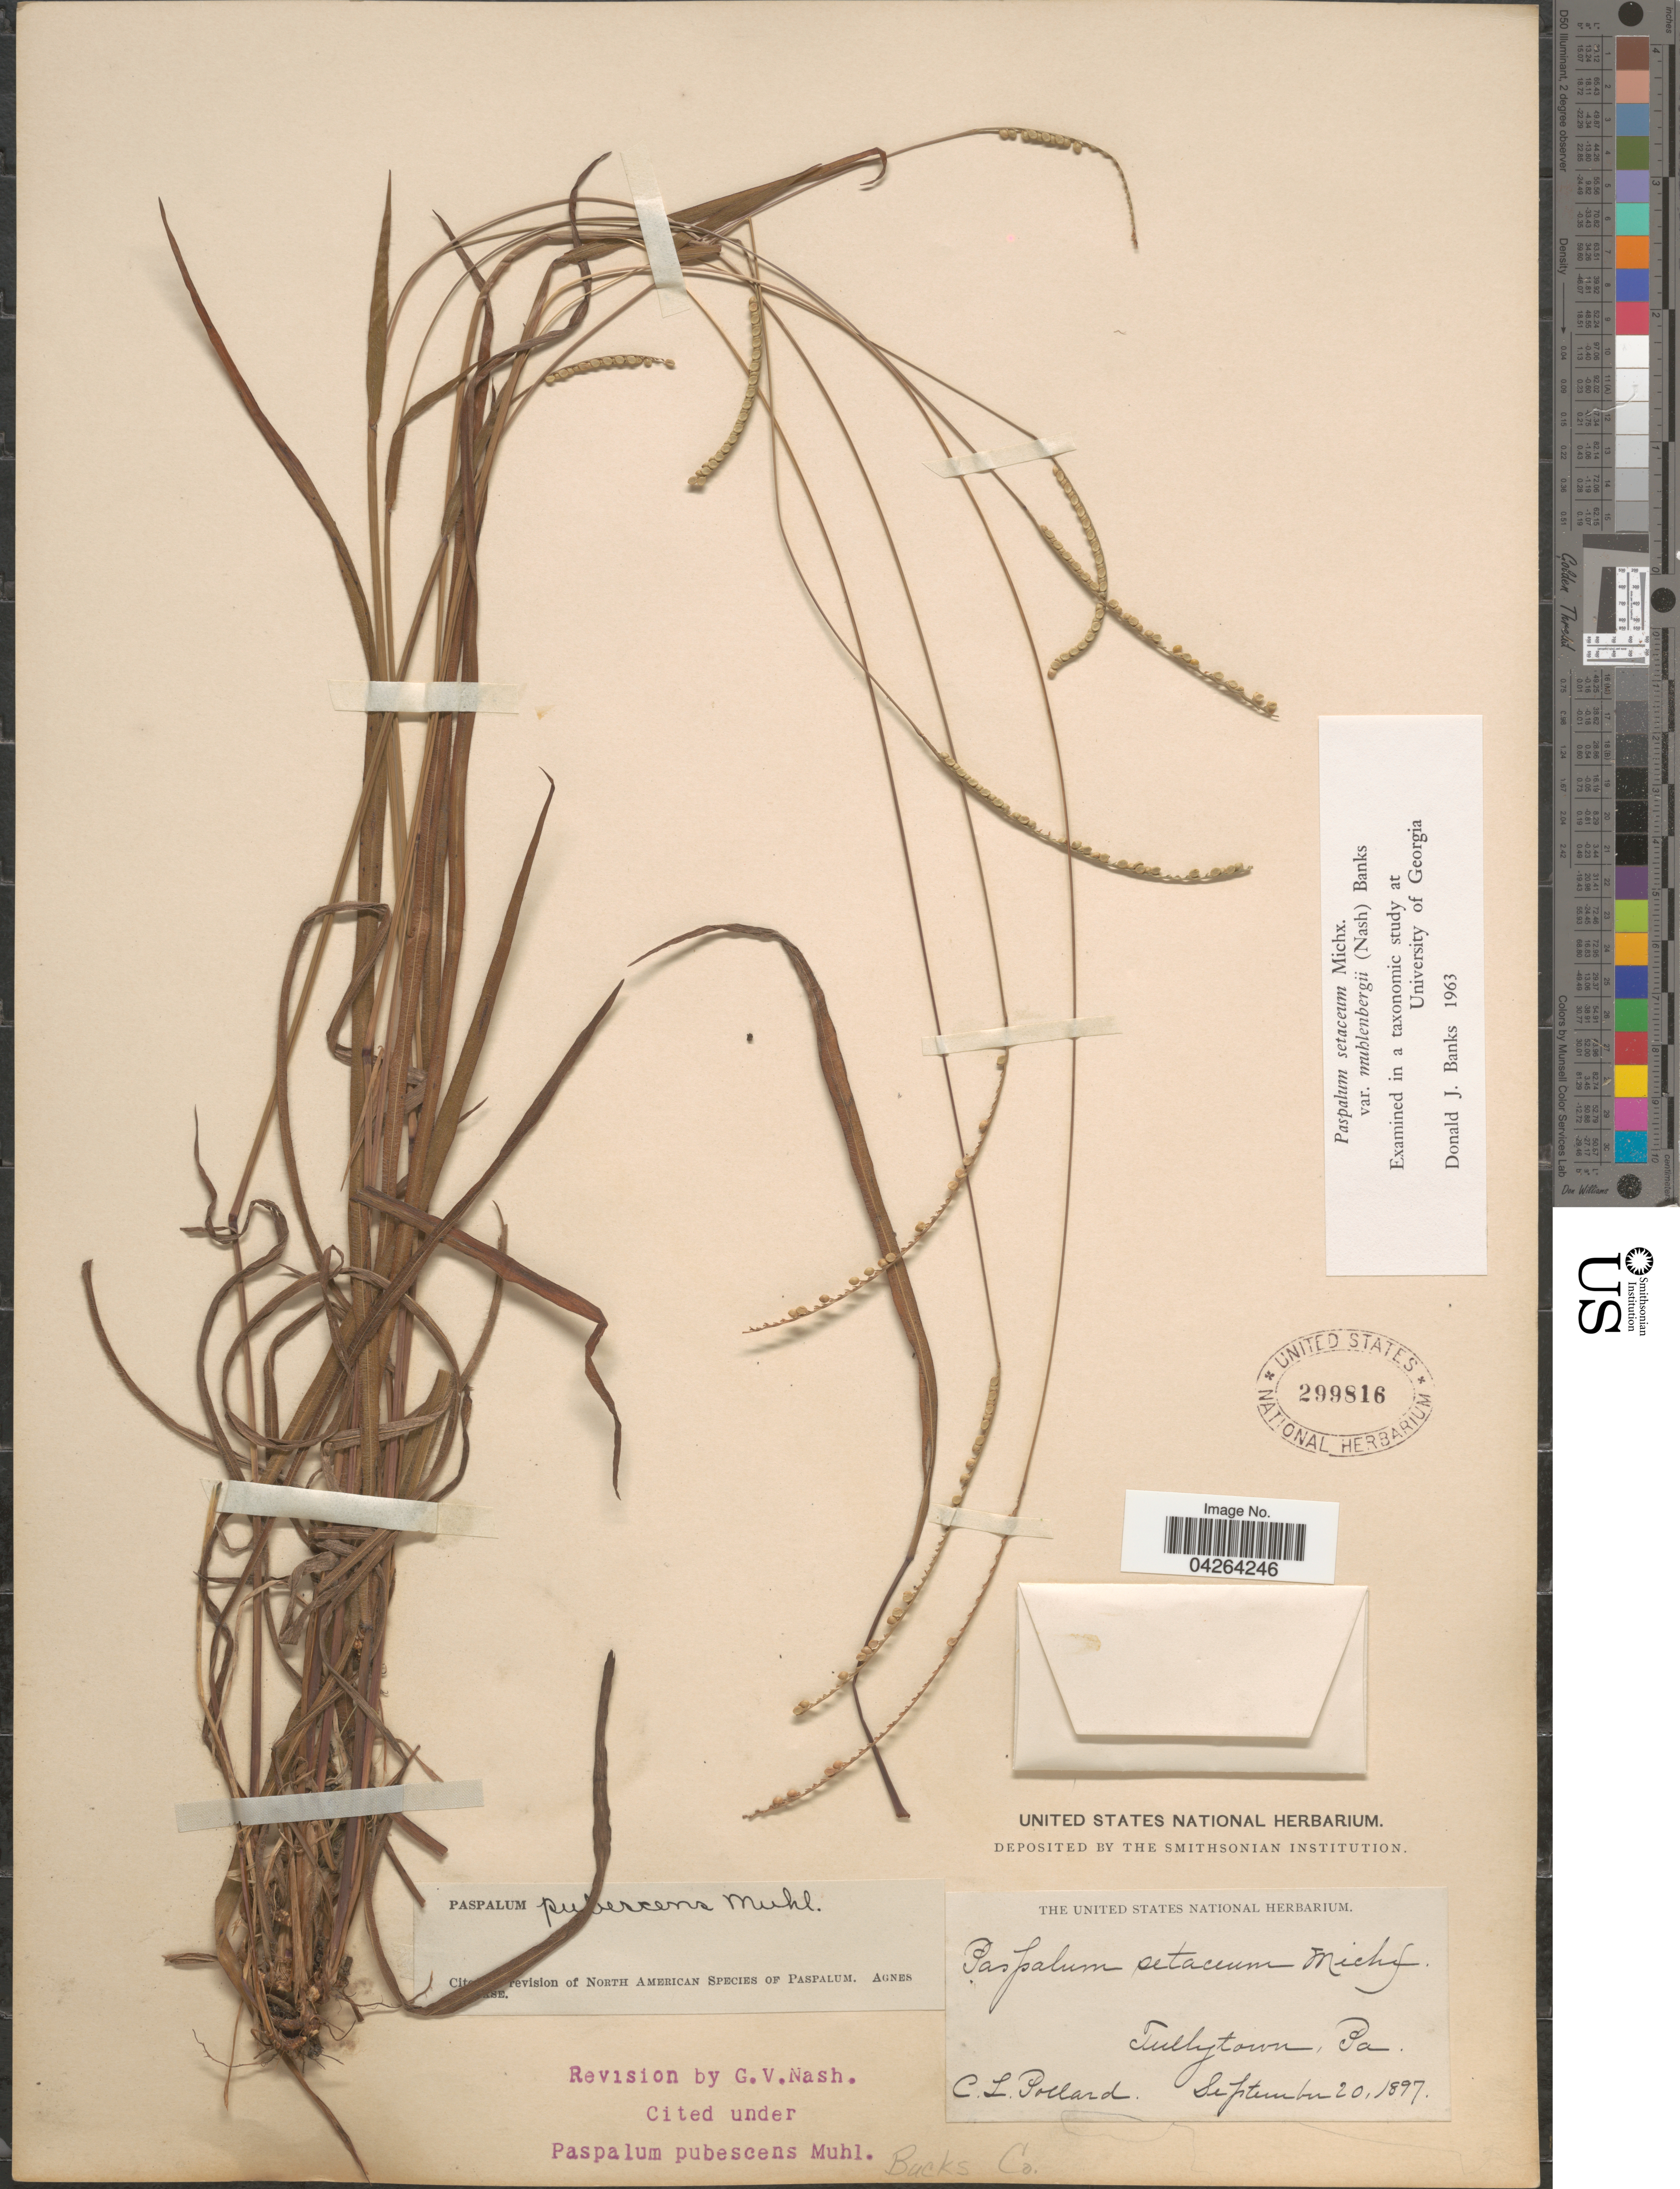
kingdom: Plantae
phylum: Tracheophyta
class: Liliopsida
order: Poales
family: Poaceae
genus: Paspalum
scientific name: Paspalum setaceum var. muhlenbergii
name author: (Nash) D.J. Banks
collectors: C. L. Pollard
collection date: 1897-09-20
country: United States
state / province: Pennsylvania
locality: Tullytown. Bucks Co.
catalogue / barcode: US 299816